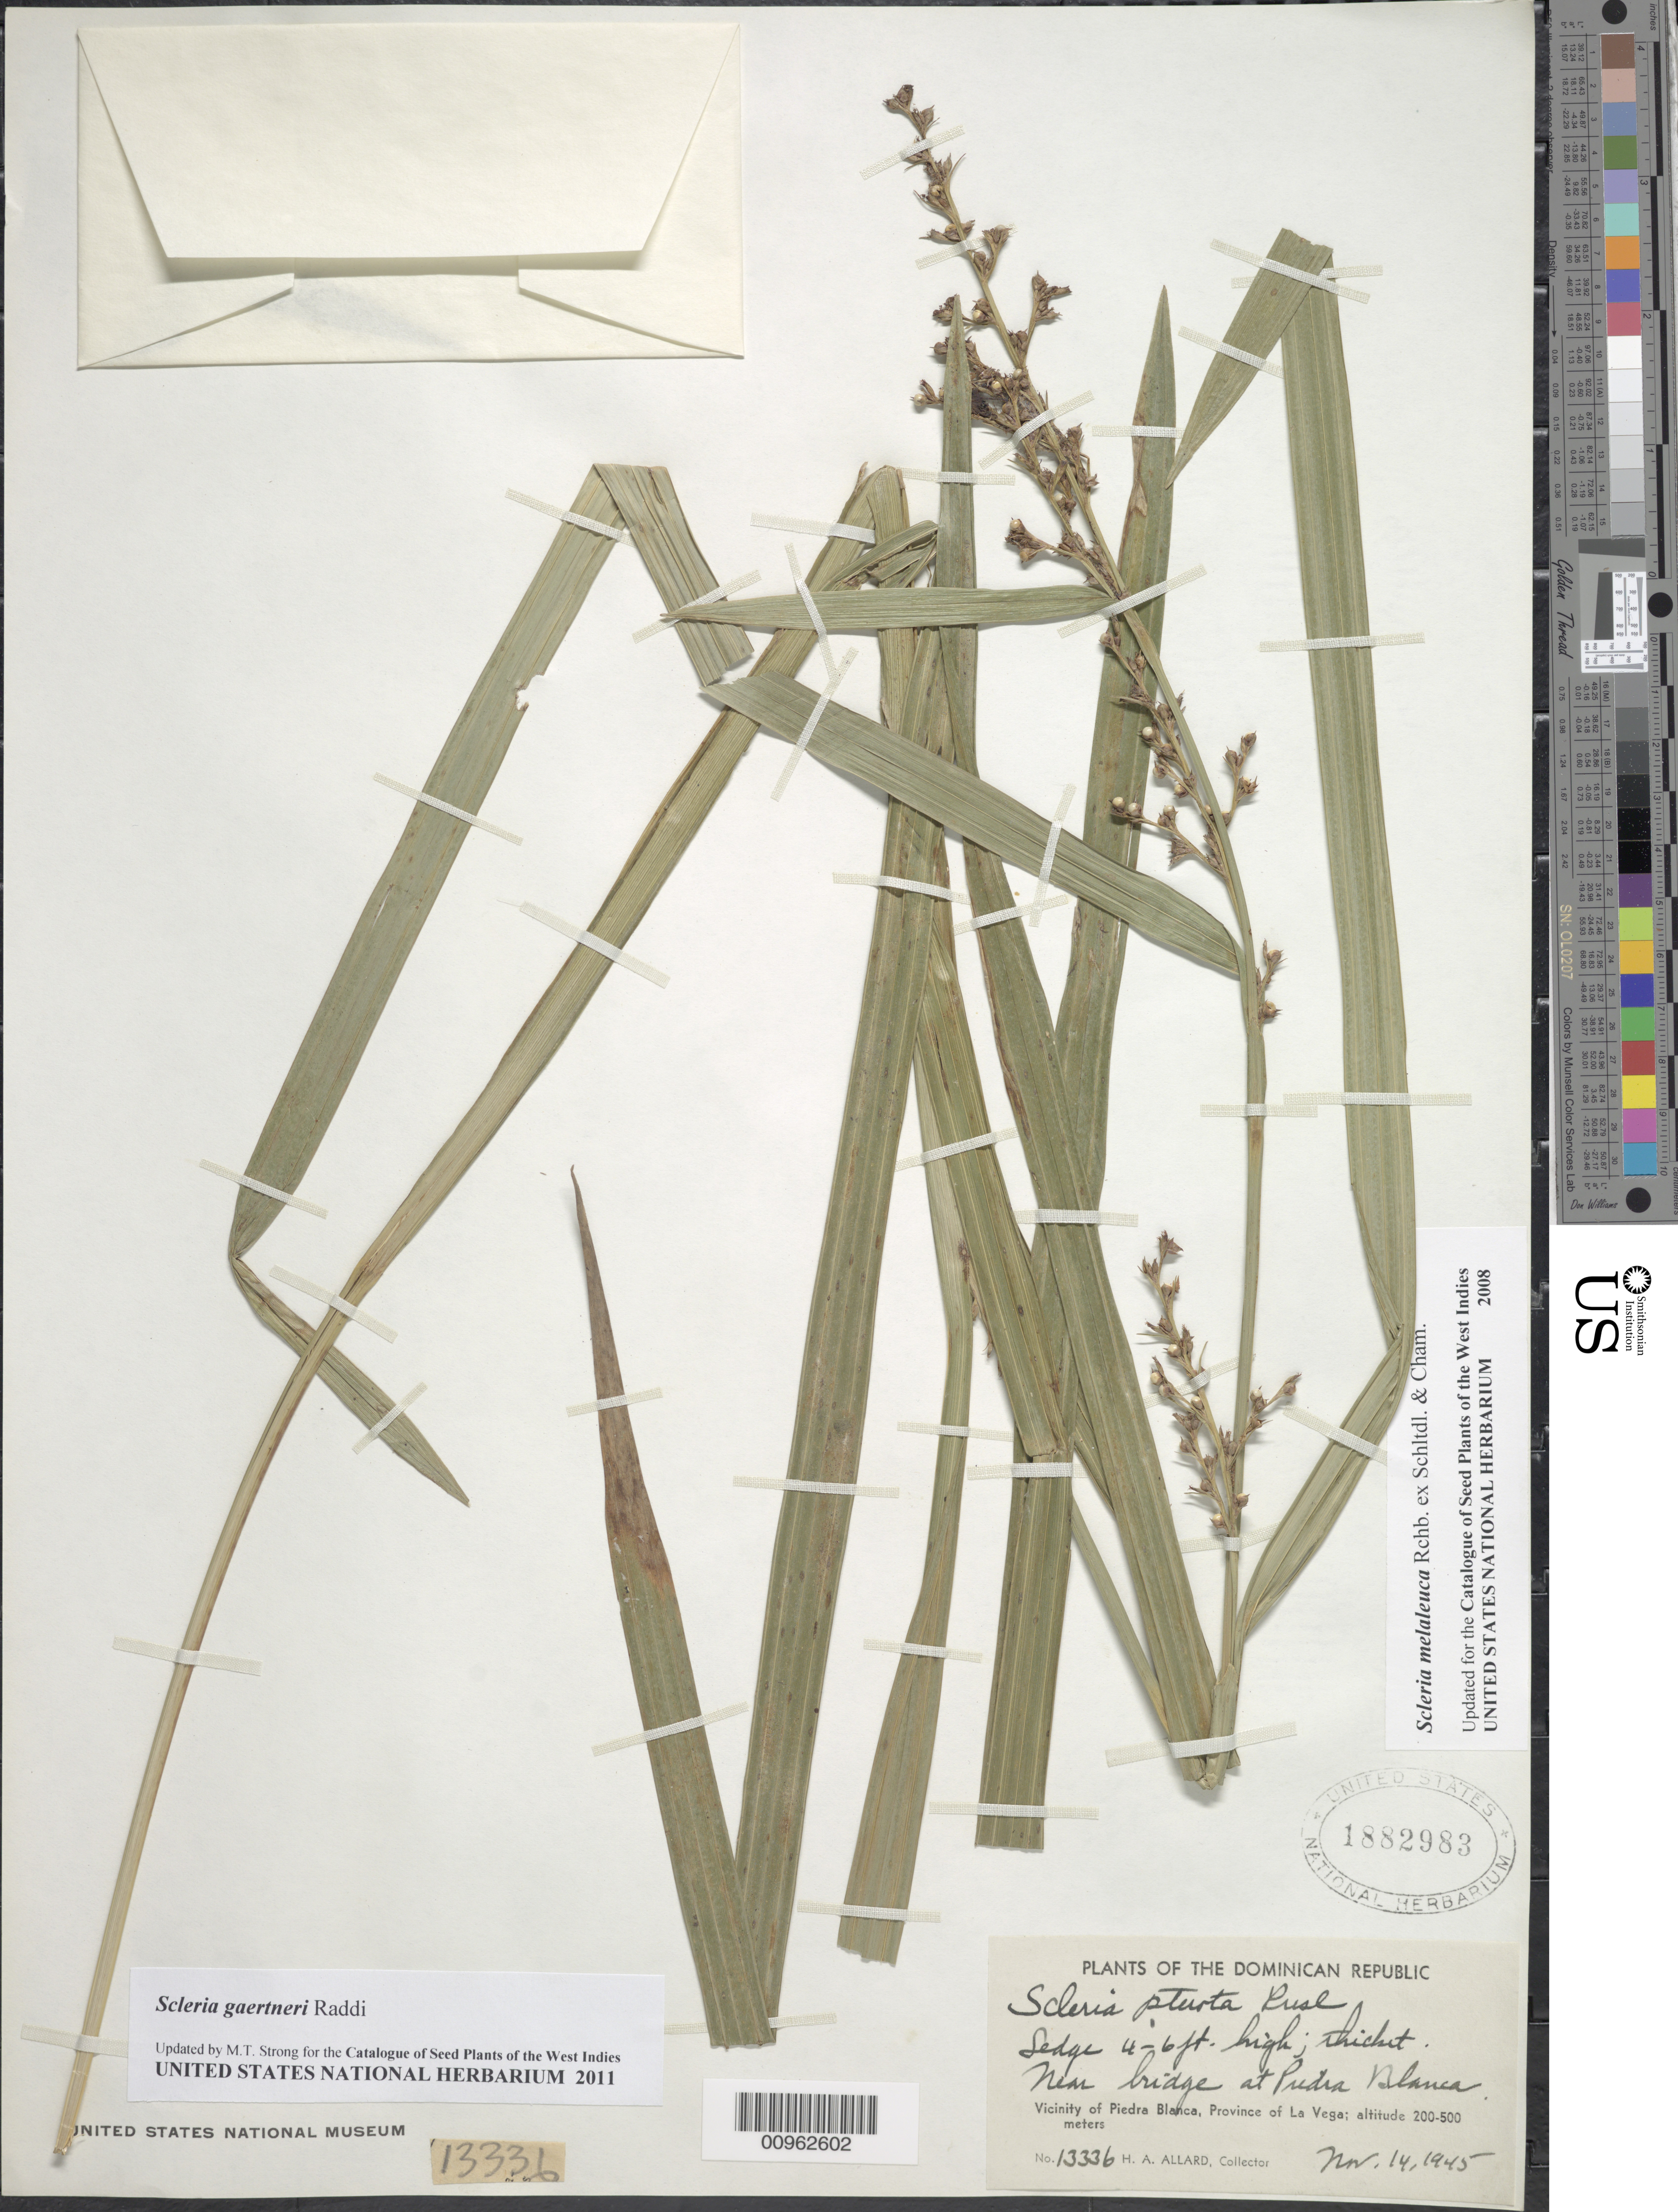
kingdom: Plantae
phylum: Tracheophyta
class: Liliopsida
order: Poales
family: Cyperaceae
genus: Scleria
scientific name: Scleria gaertneri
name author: Raddi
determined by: Strong, M. T., (US), Smithsonian Institution - National Museum of Natural History (UNITED STATES)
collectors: H. A. Allard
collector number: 13336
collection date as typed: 14 Nov 1945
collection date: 1945-11-14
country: Dominican Republic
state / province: La Vega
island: Hispaniola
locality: Vicinity of Piedra Blanca, near bridge at Piedra Blanca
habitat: Thicket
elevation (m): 200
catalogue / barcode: US 1882983